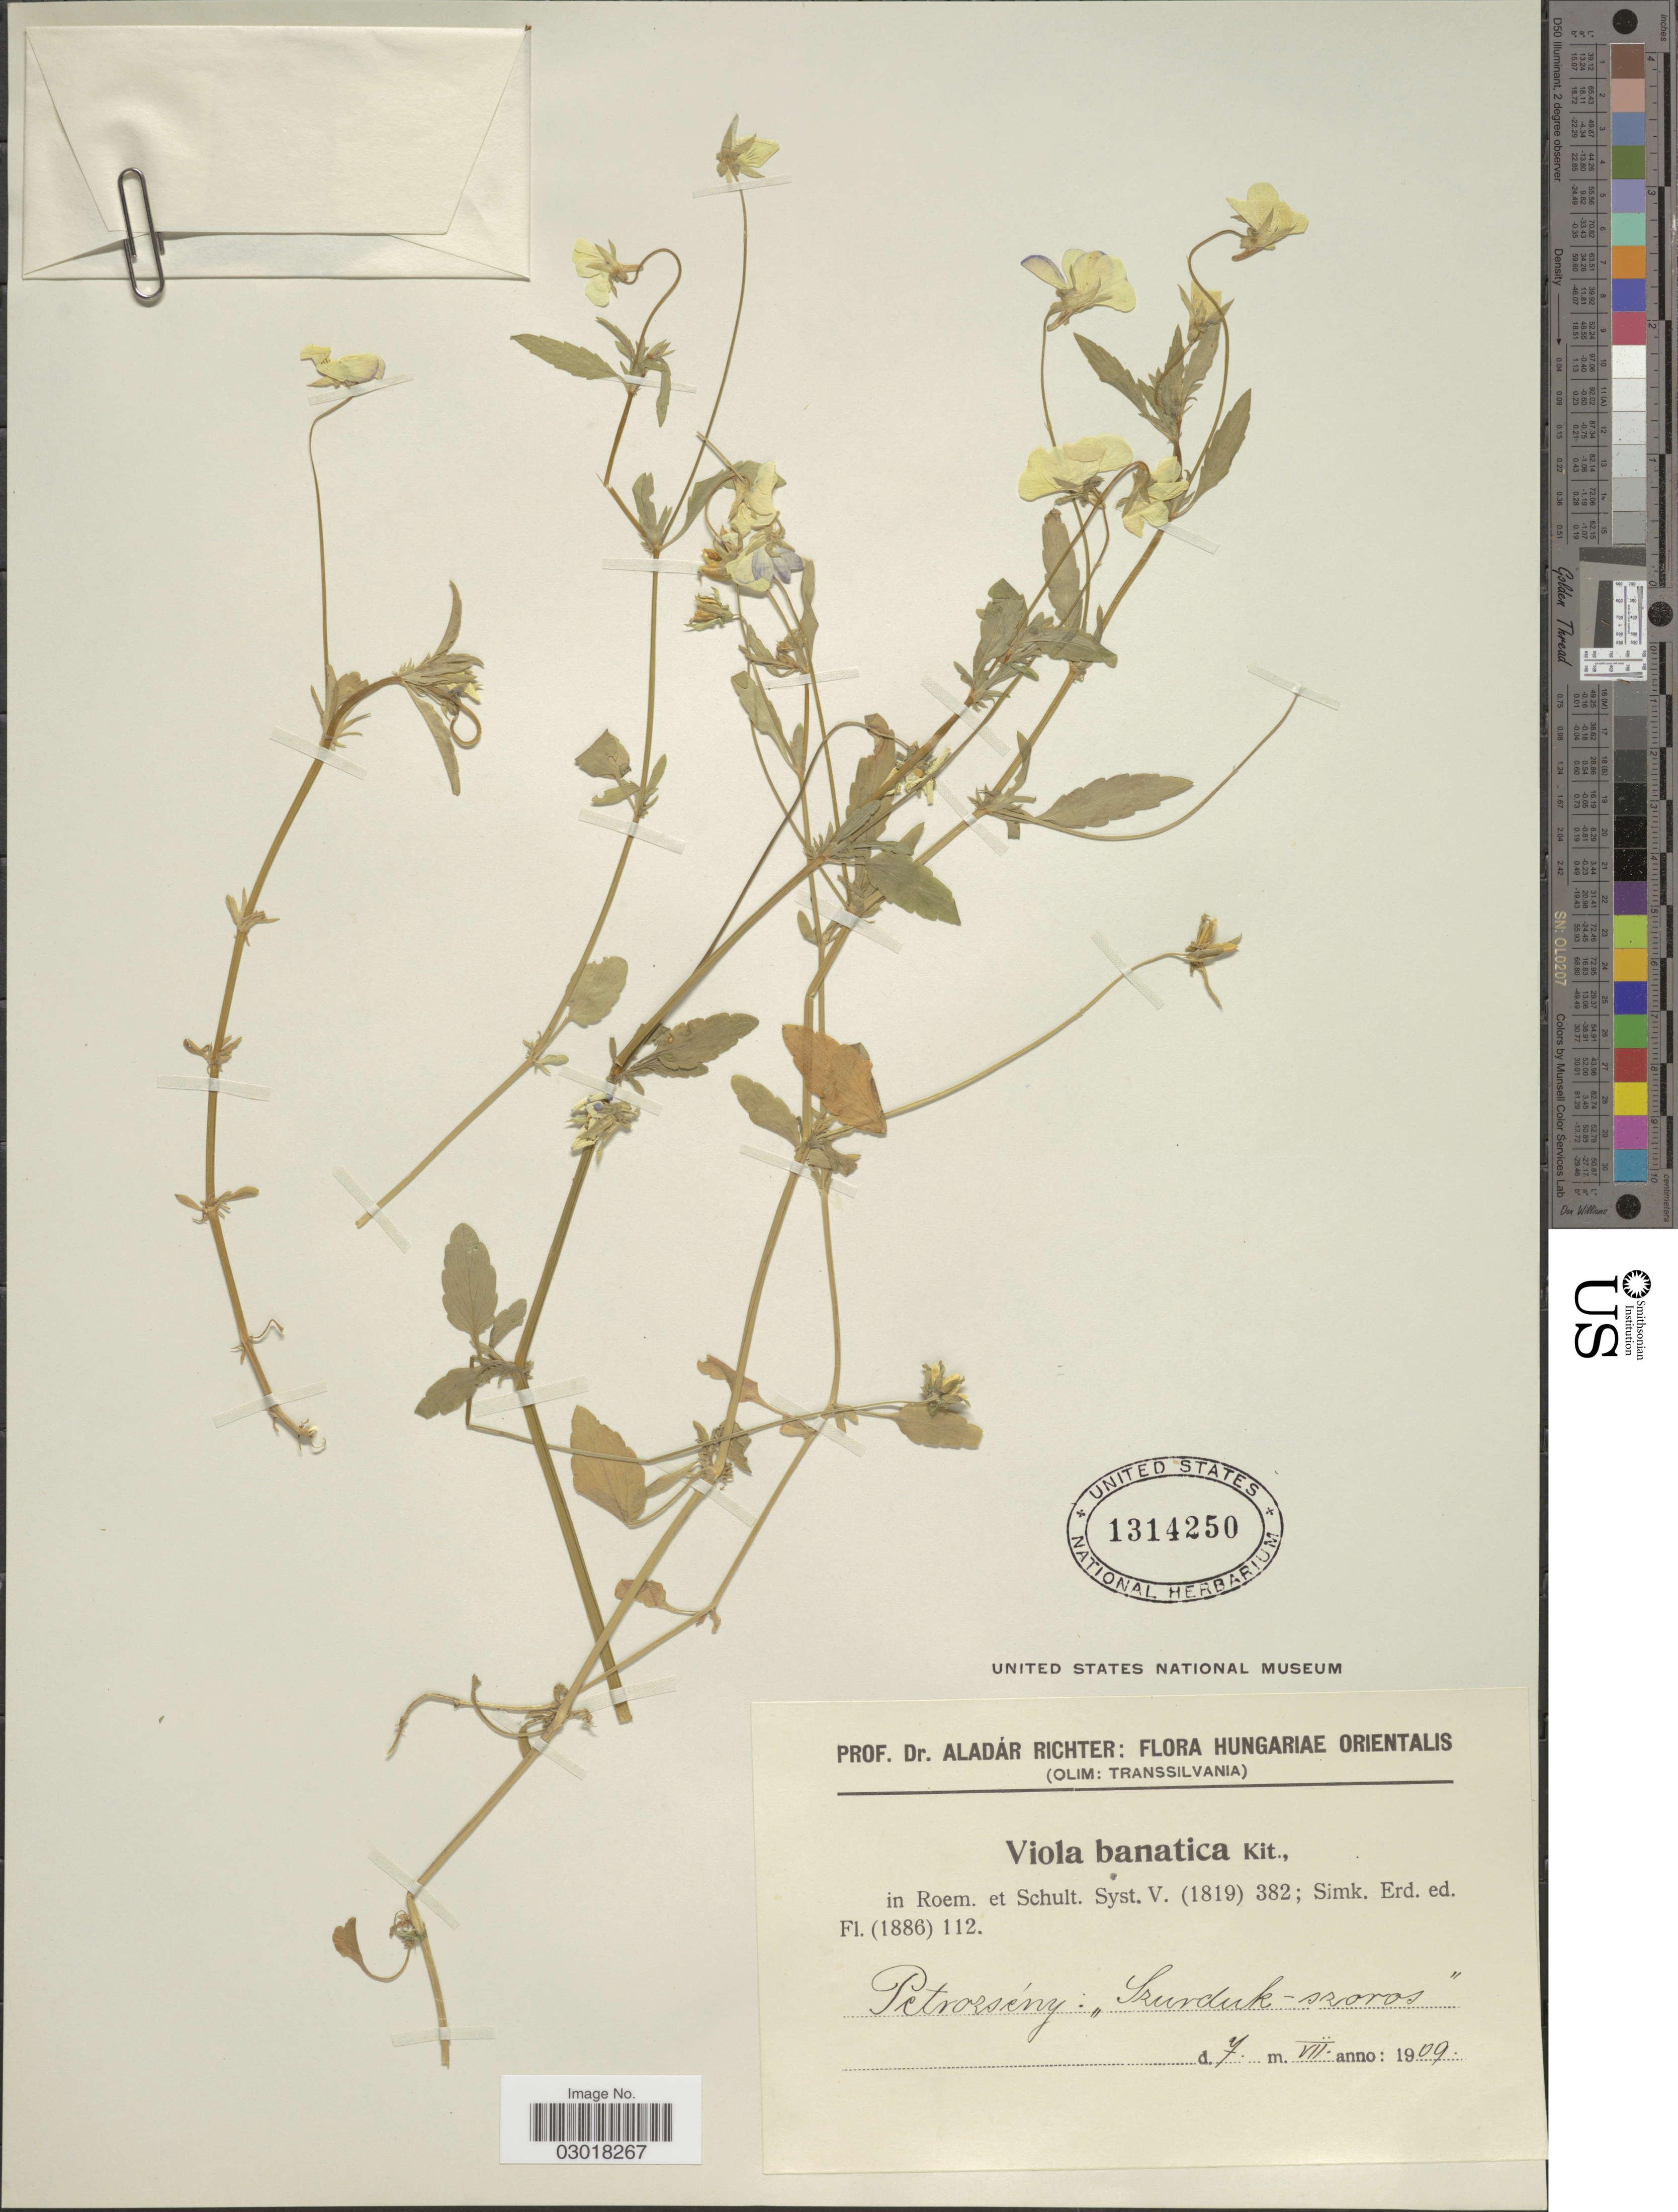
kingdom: Plantae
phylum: Tracheophyta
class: Magnoliopsida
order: Malpighiales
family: Violaceae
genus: Viola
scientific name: Viola banatica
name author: Kit. ex Roem. & Schult.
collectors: A. Richter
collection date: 1909-07-07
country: Romania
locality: Hungariae Orientalis. Petrozséng: "Szurduk-szoros".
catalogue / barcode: US 1314250